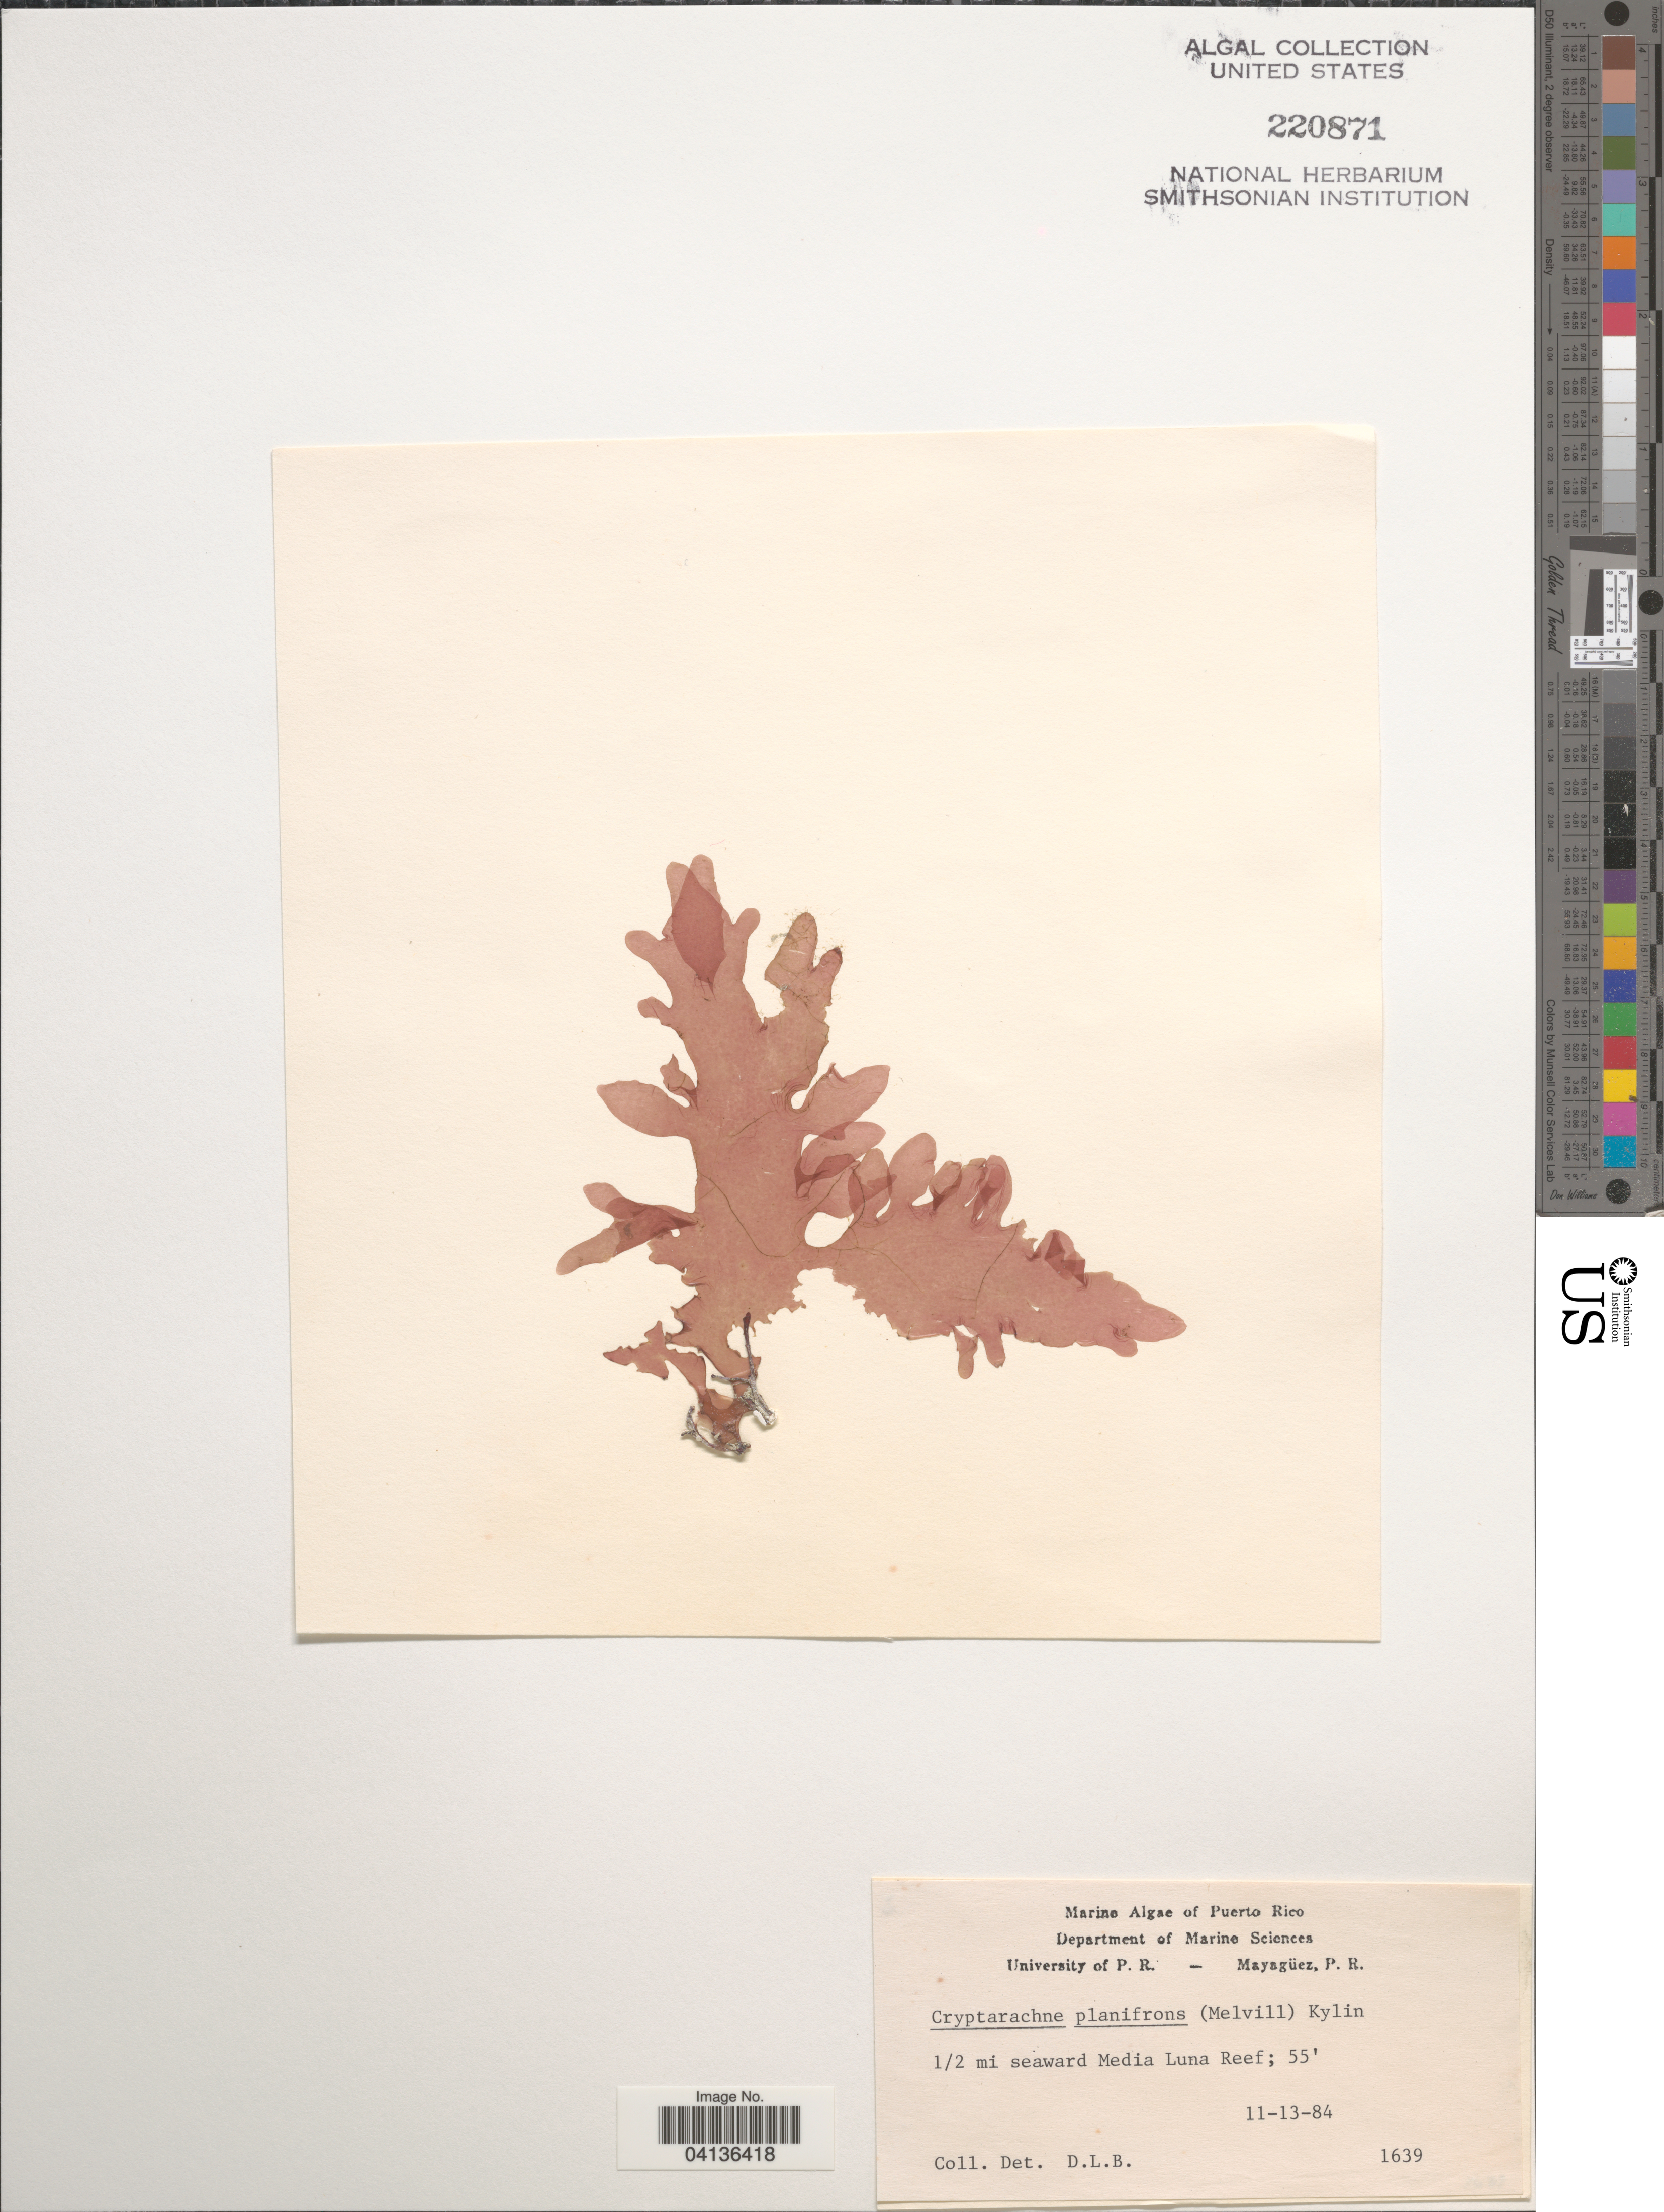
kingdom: Plantae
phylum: Rhodophyta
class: Florideophyceae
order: Rhodymeniales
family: Rhodymeniaceae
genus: Chrysymenia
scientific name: Chrysymenia planifrons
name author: (Melvill) J. Agardh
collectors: D. L. B.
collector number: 1639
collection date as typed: Transcribed d/m/y: 13/11/84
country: Puerto Rico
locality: ½ mi seaward Media Luna Reef.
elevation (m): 17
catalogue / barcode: US 220871